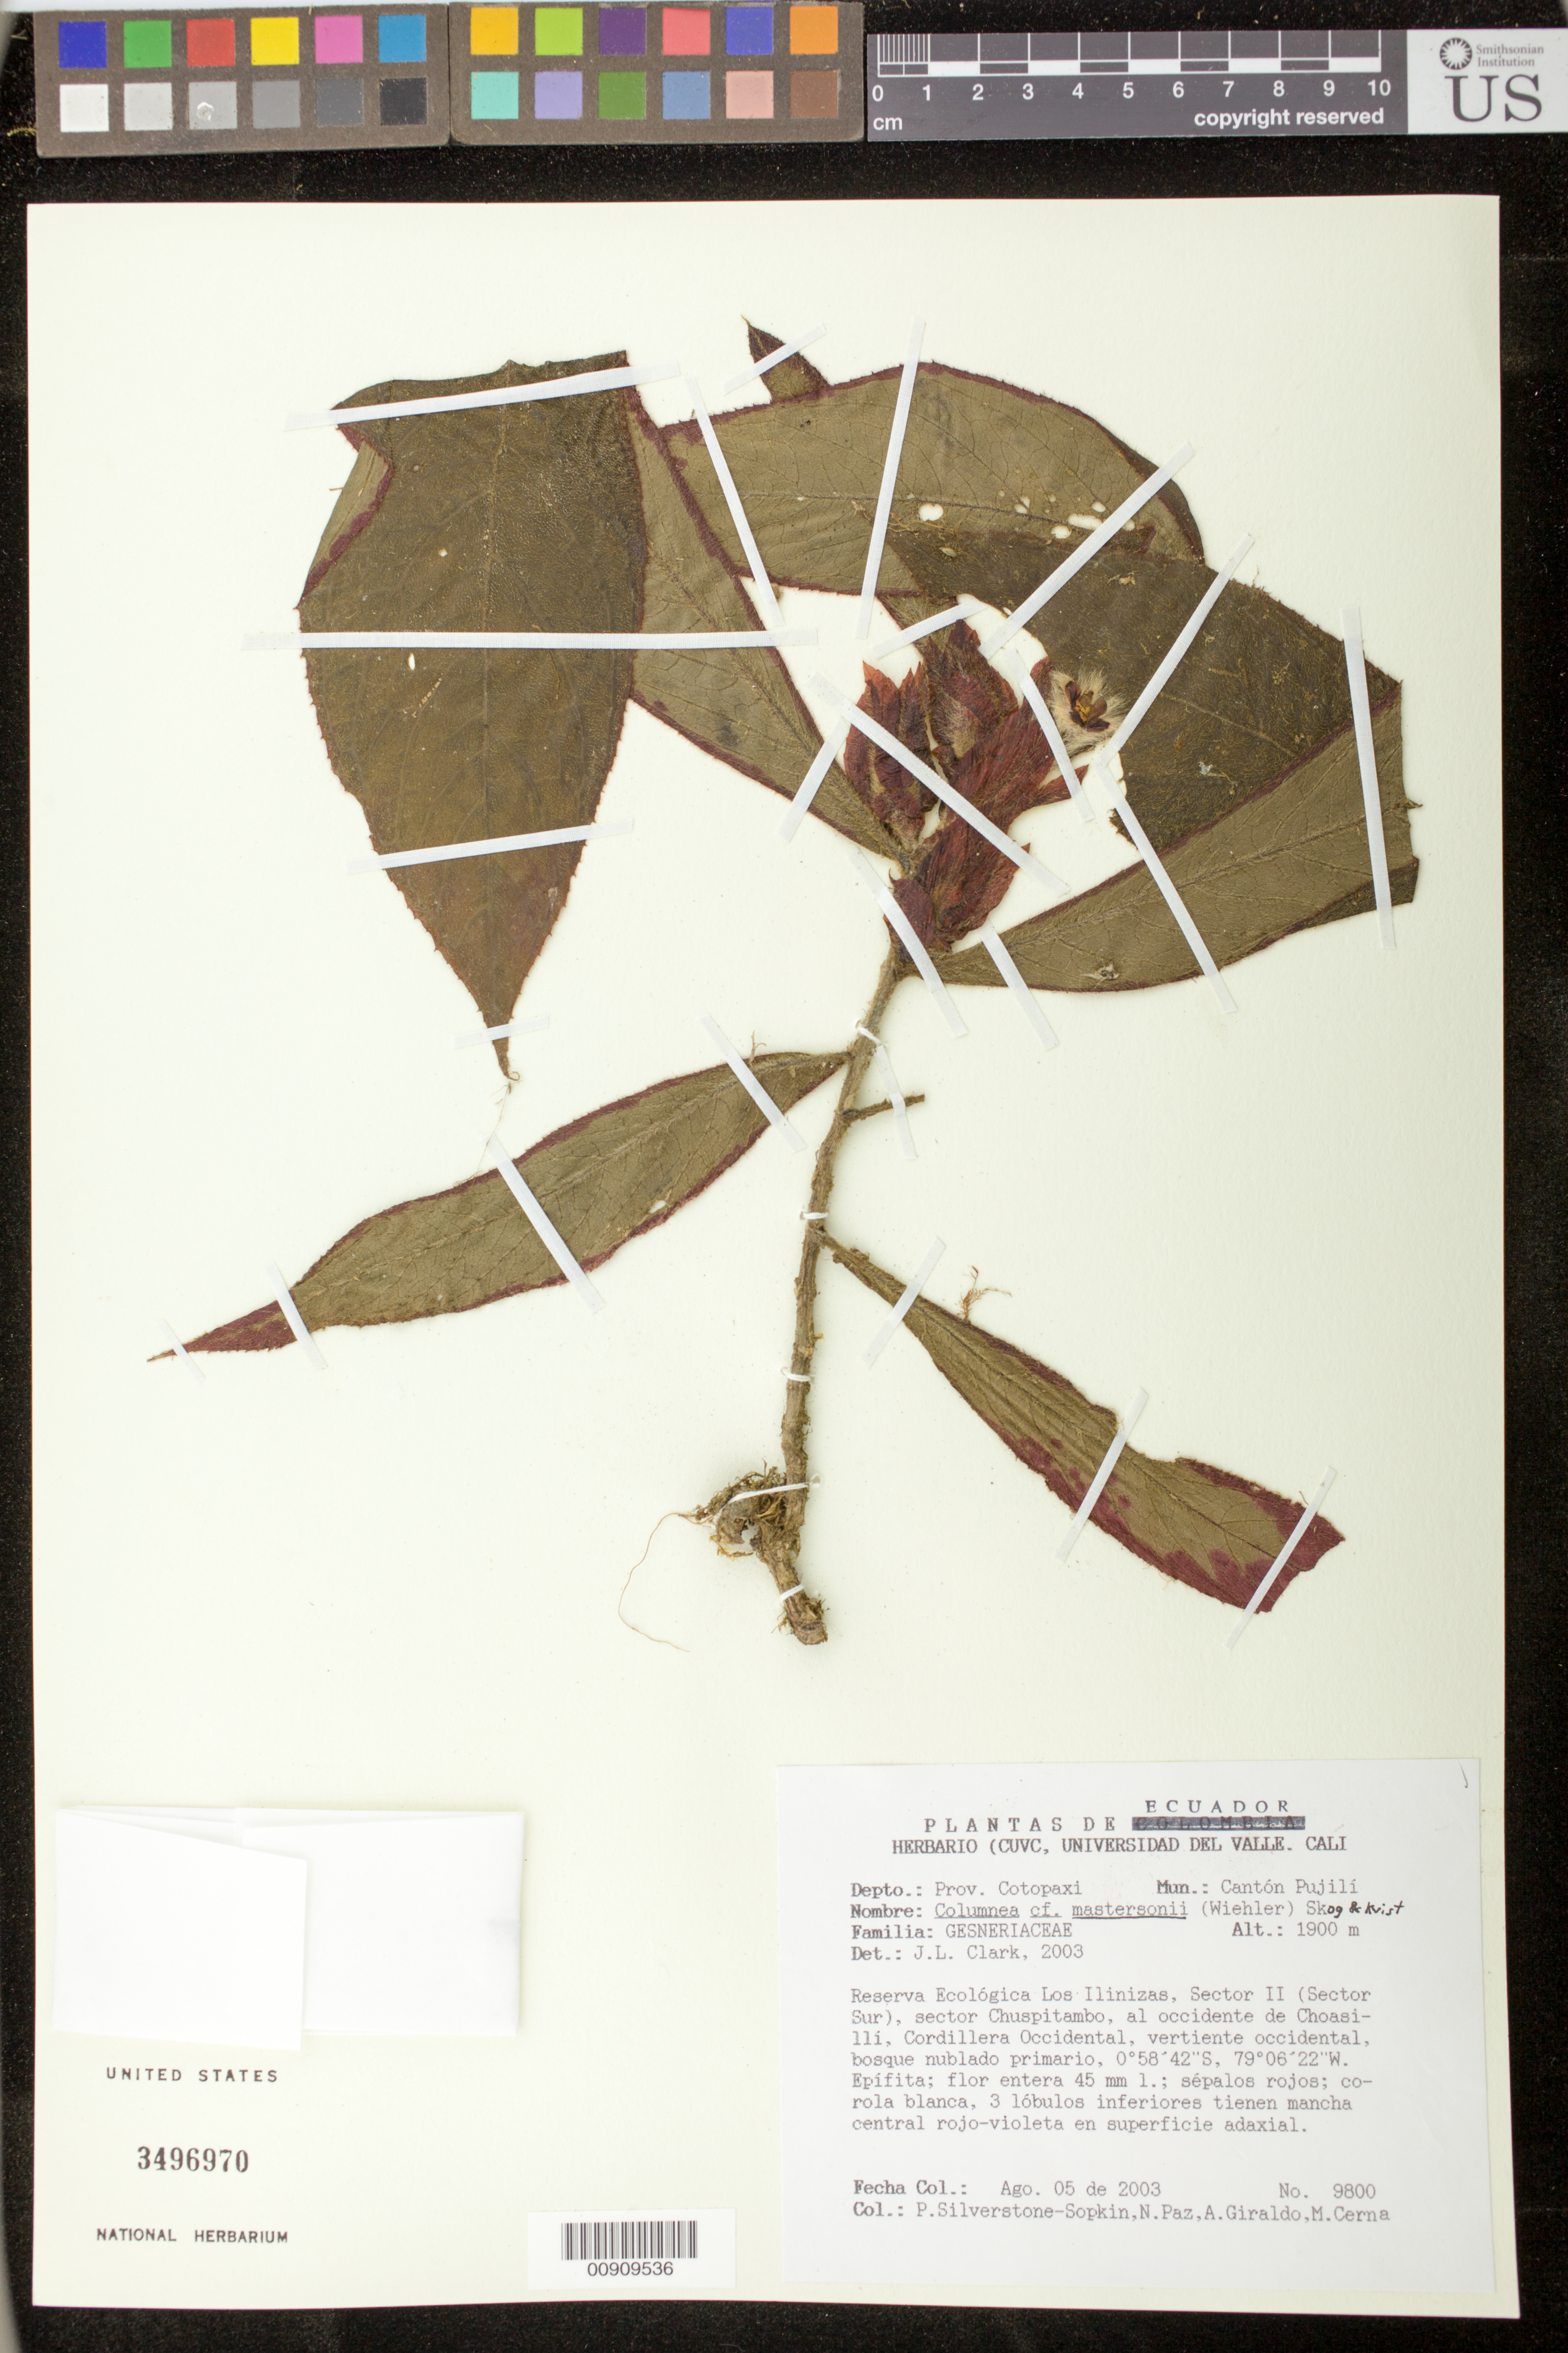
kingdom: Plantae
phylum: Tracheophyta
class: Magnoliopsida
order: Lamiales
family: Gesneriaceae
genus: Columnea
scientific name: Columnea asteroloma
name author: (Wiehler) L.E. Skog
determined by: Skog, Laurence E.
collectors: P. A. Silverstone-Sopkin, N. Paz, A. Giraldo & M. Cerna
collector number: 9800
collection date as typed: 05 Aug 2003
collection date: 2003-08-05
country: Ecuador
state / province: Cotopaxi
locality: Cantón Pujilí. Reserva Ecológica Los Ilinizas, Sector II (Sector Sur), sector Chuspitambo, al occidente de Choasillí, Cordillera Occidental, vertiente occidental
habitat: Bosque nublado primario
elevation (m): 1900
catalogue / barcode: US 3496970